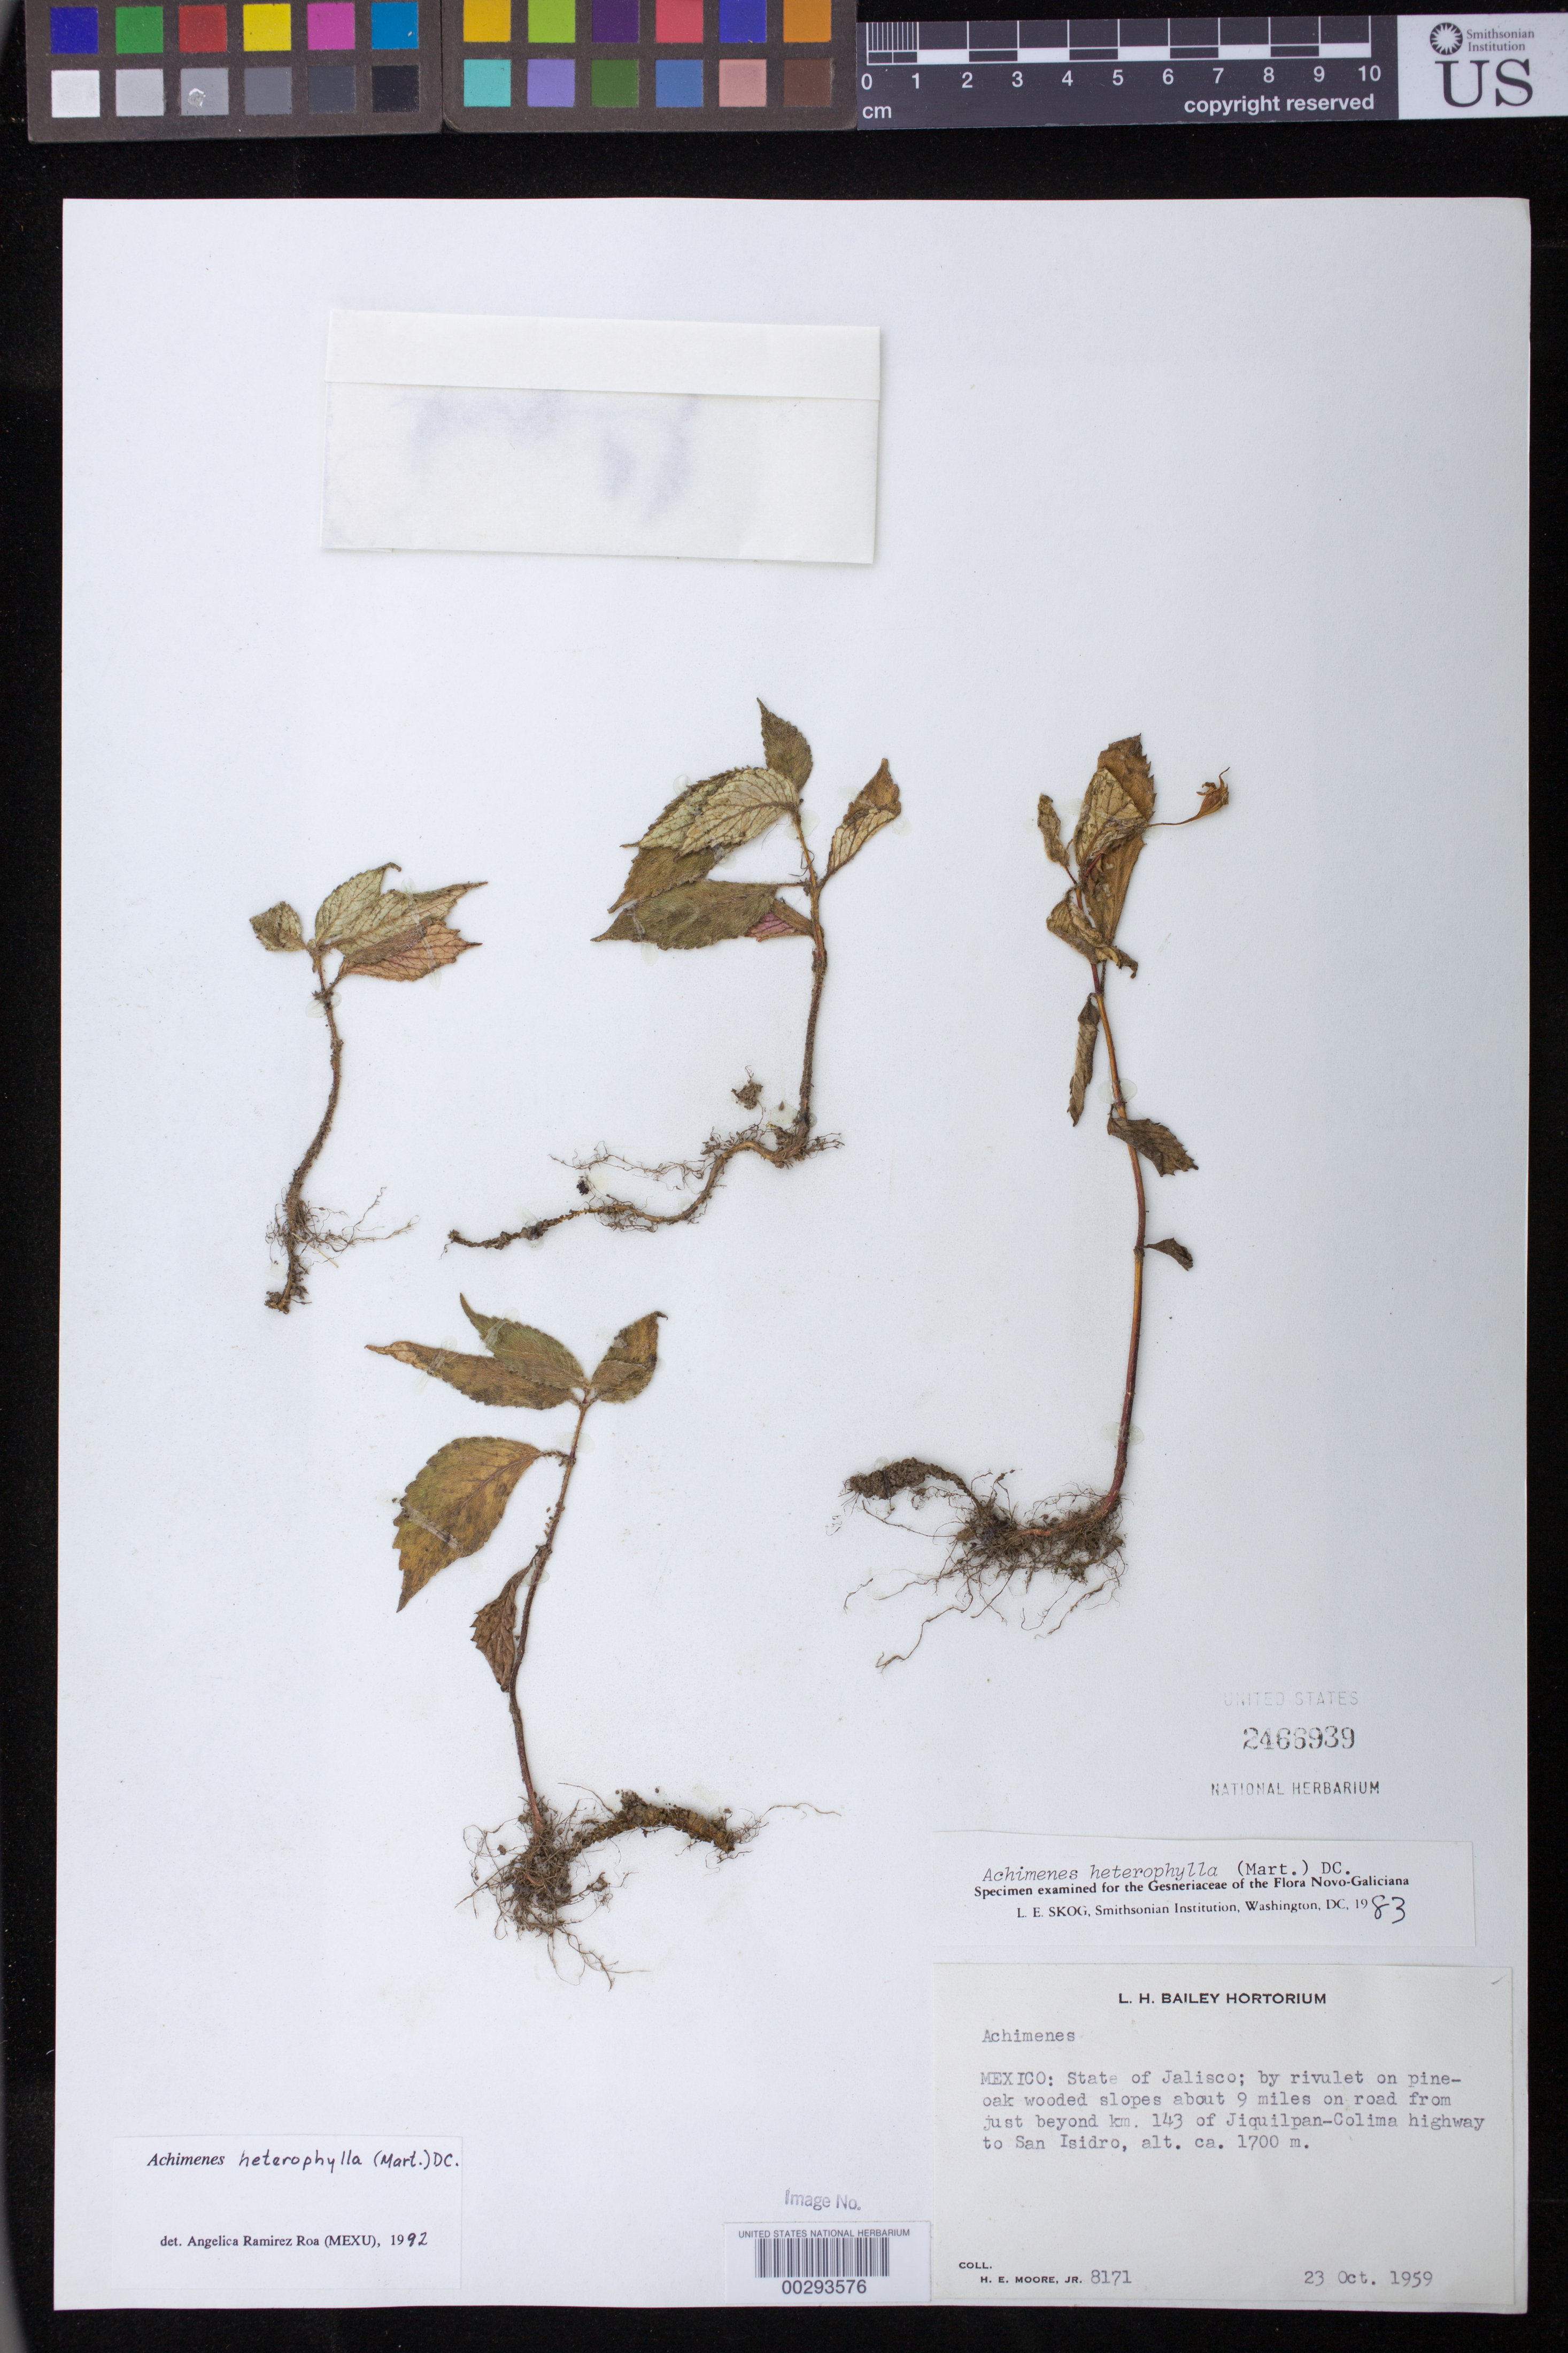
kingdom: Plantae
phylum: Tracheophyta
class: Magnoliopsida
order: Lamiales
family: Gesneriaceae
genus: Achimenes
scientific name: Achimenes heterophylla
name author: (Mart.) DC.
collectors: H. E. Moore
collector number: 8171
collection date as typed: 23 Oct 1959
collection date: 1959-10-23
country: Mexico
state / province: Jalisco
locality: About 9 mi on road from just beyond km 143 of Jiquilpan - Colima highway to San Isidro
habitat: By rivulet on pine-oak wooded slopes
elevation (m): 1700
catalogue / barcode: US 2466939